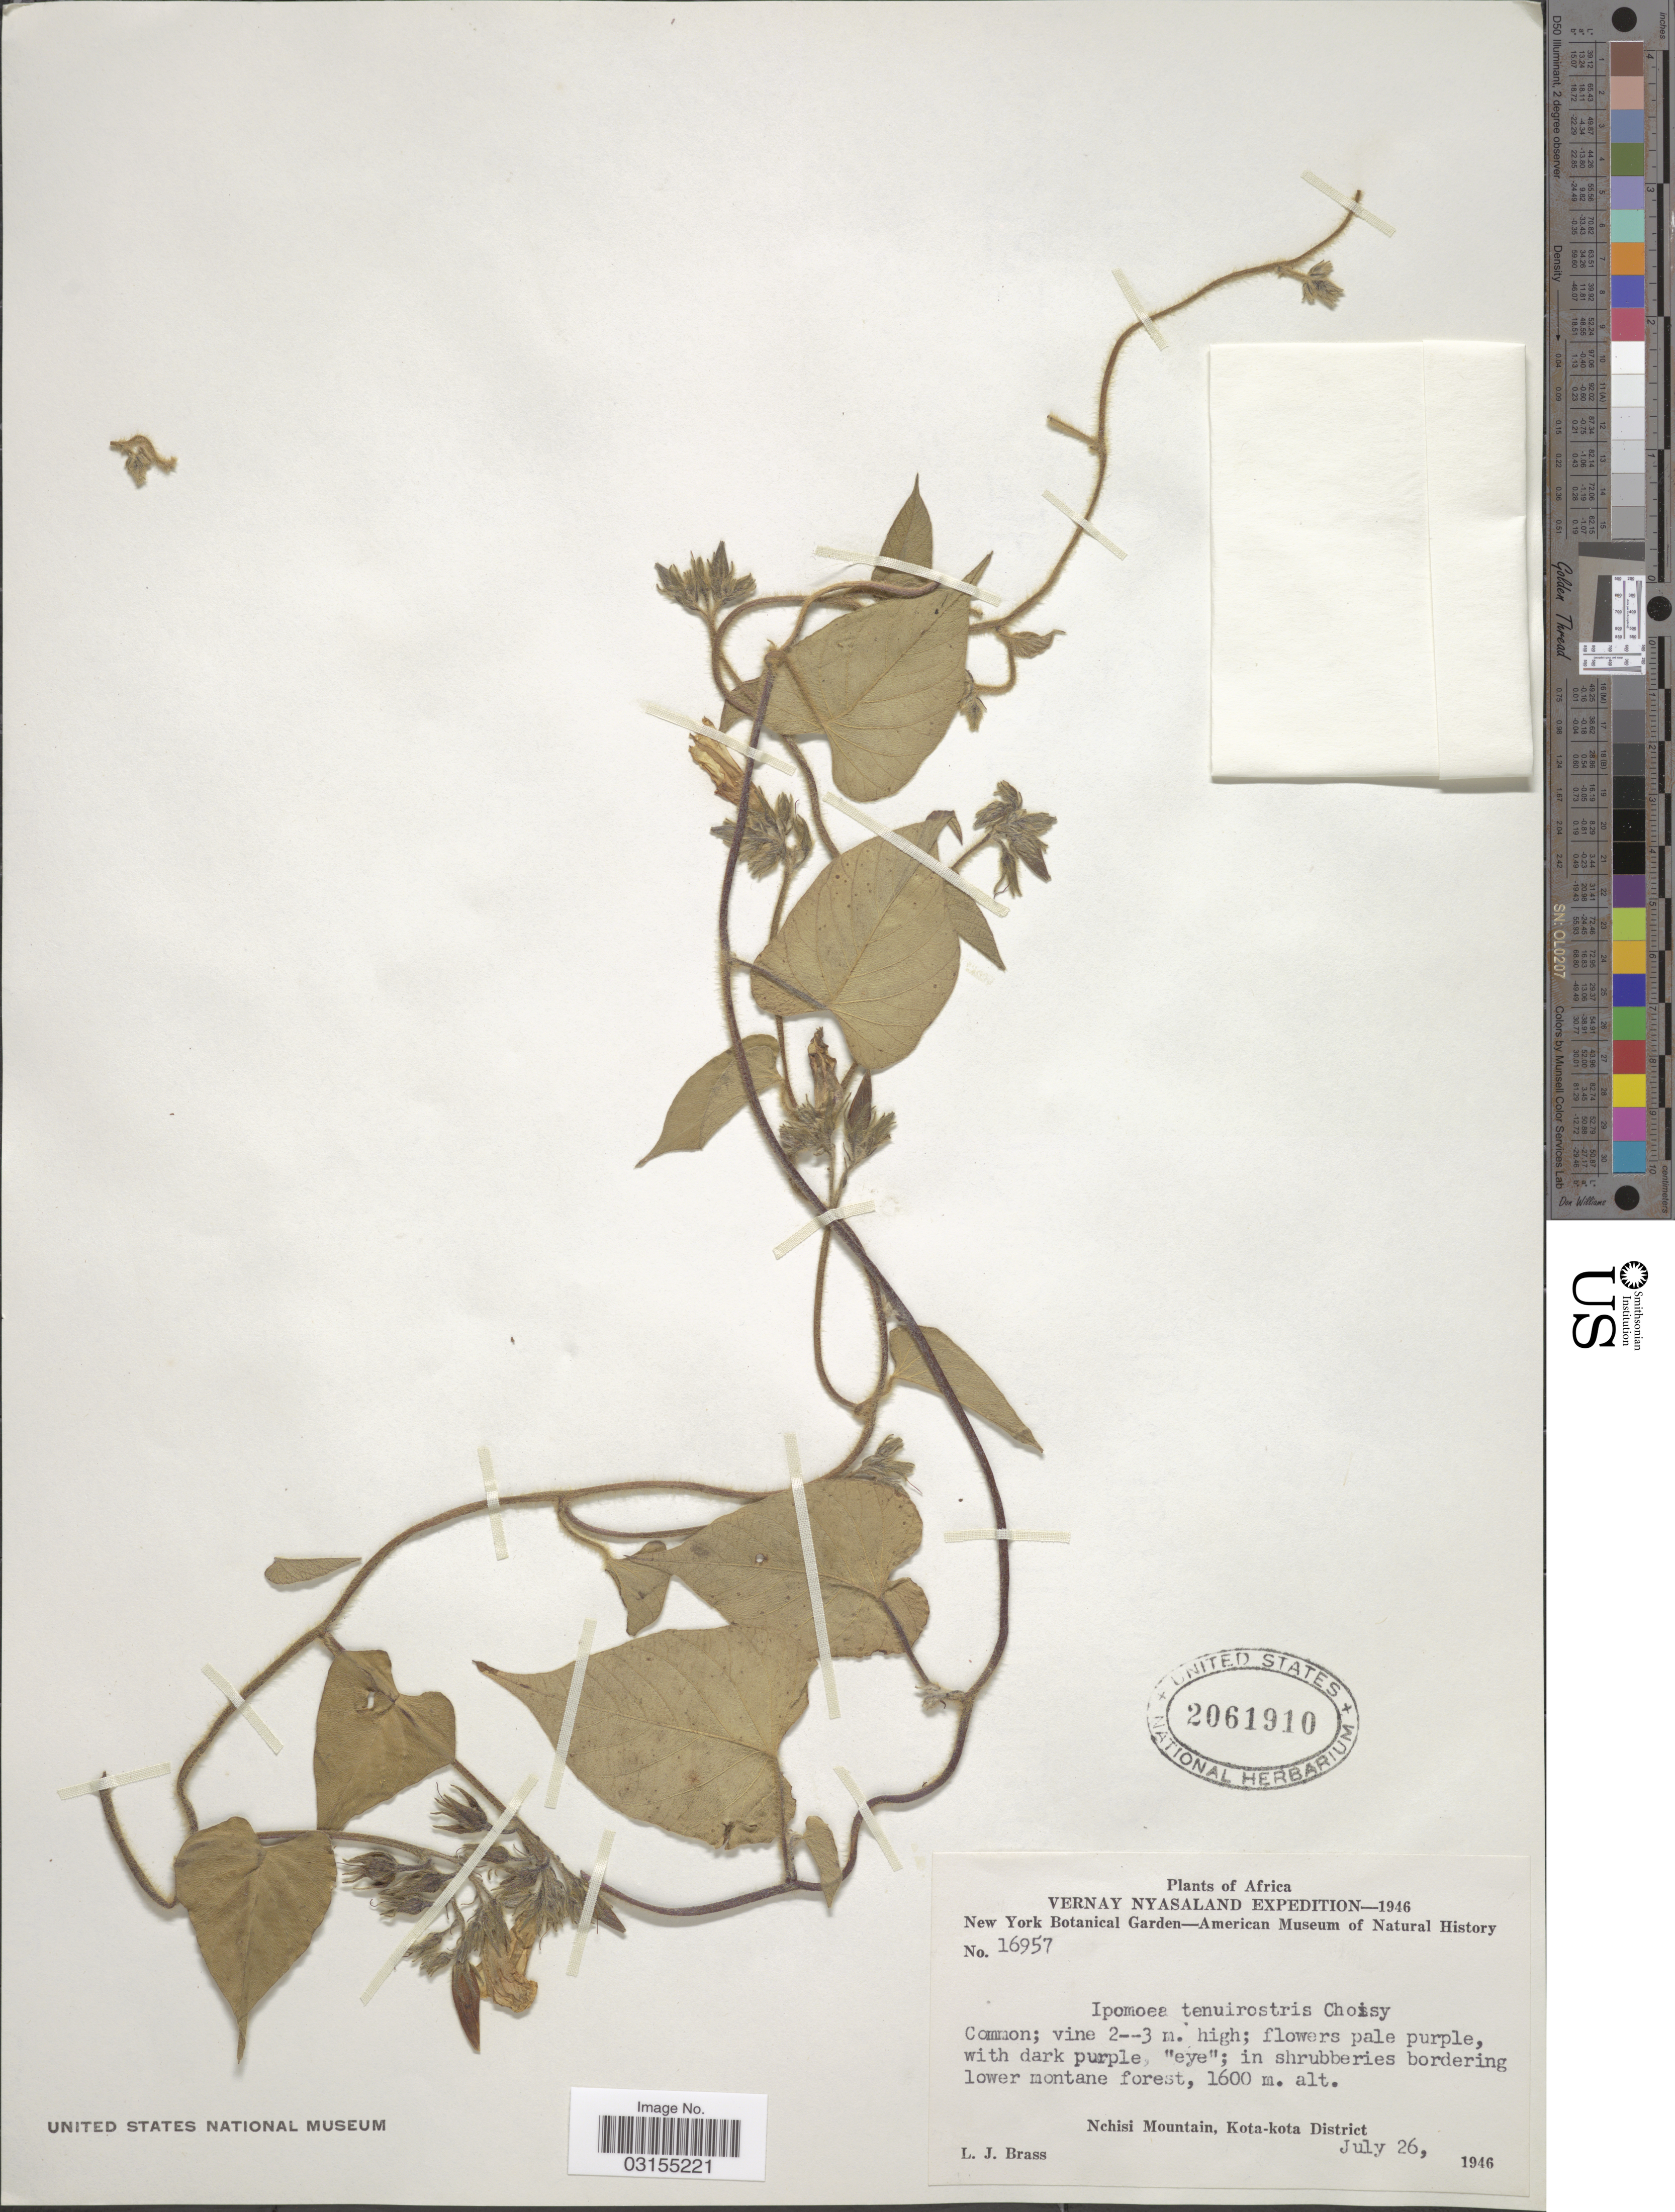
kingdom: Plantae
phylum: Tracheophyta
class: Magnoliopsida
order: Solanales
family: Convolvulaceae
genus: Ipomoea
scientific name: Ipomoea tenuirostris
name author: Choisy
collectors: L. J. Brass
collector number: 16957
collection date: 1946-07-26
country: Malawi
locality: Vernay Nyasaland. Nchisi Mountain, Kota-kota District.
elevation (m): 1600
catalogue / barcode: US 2061910